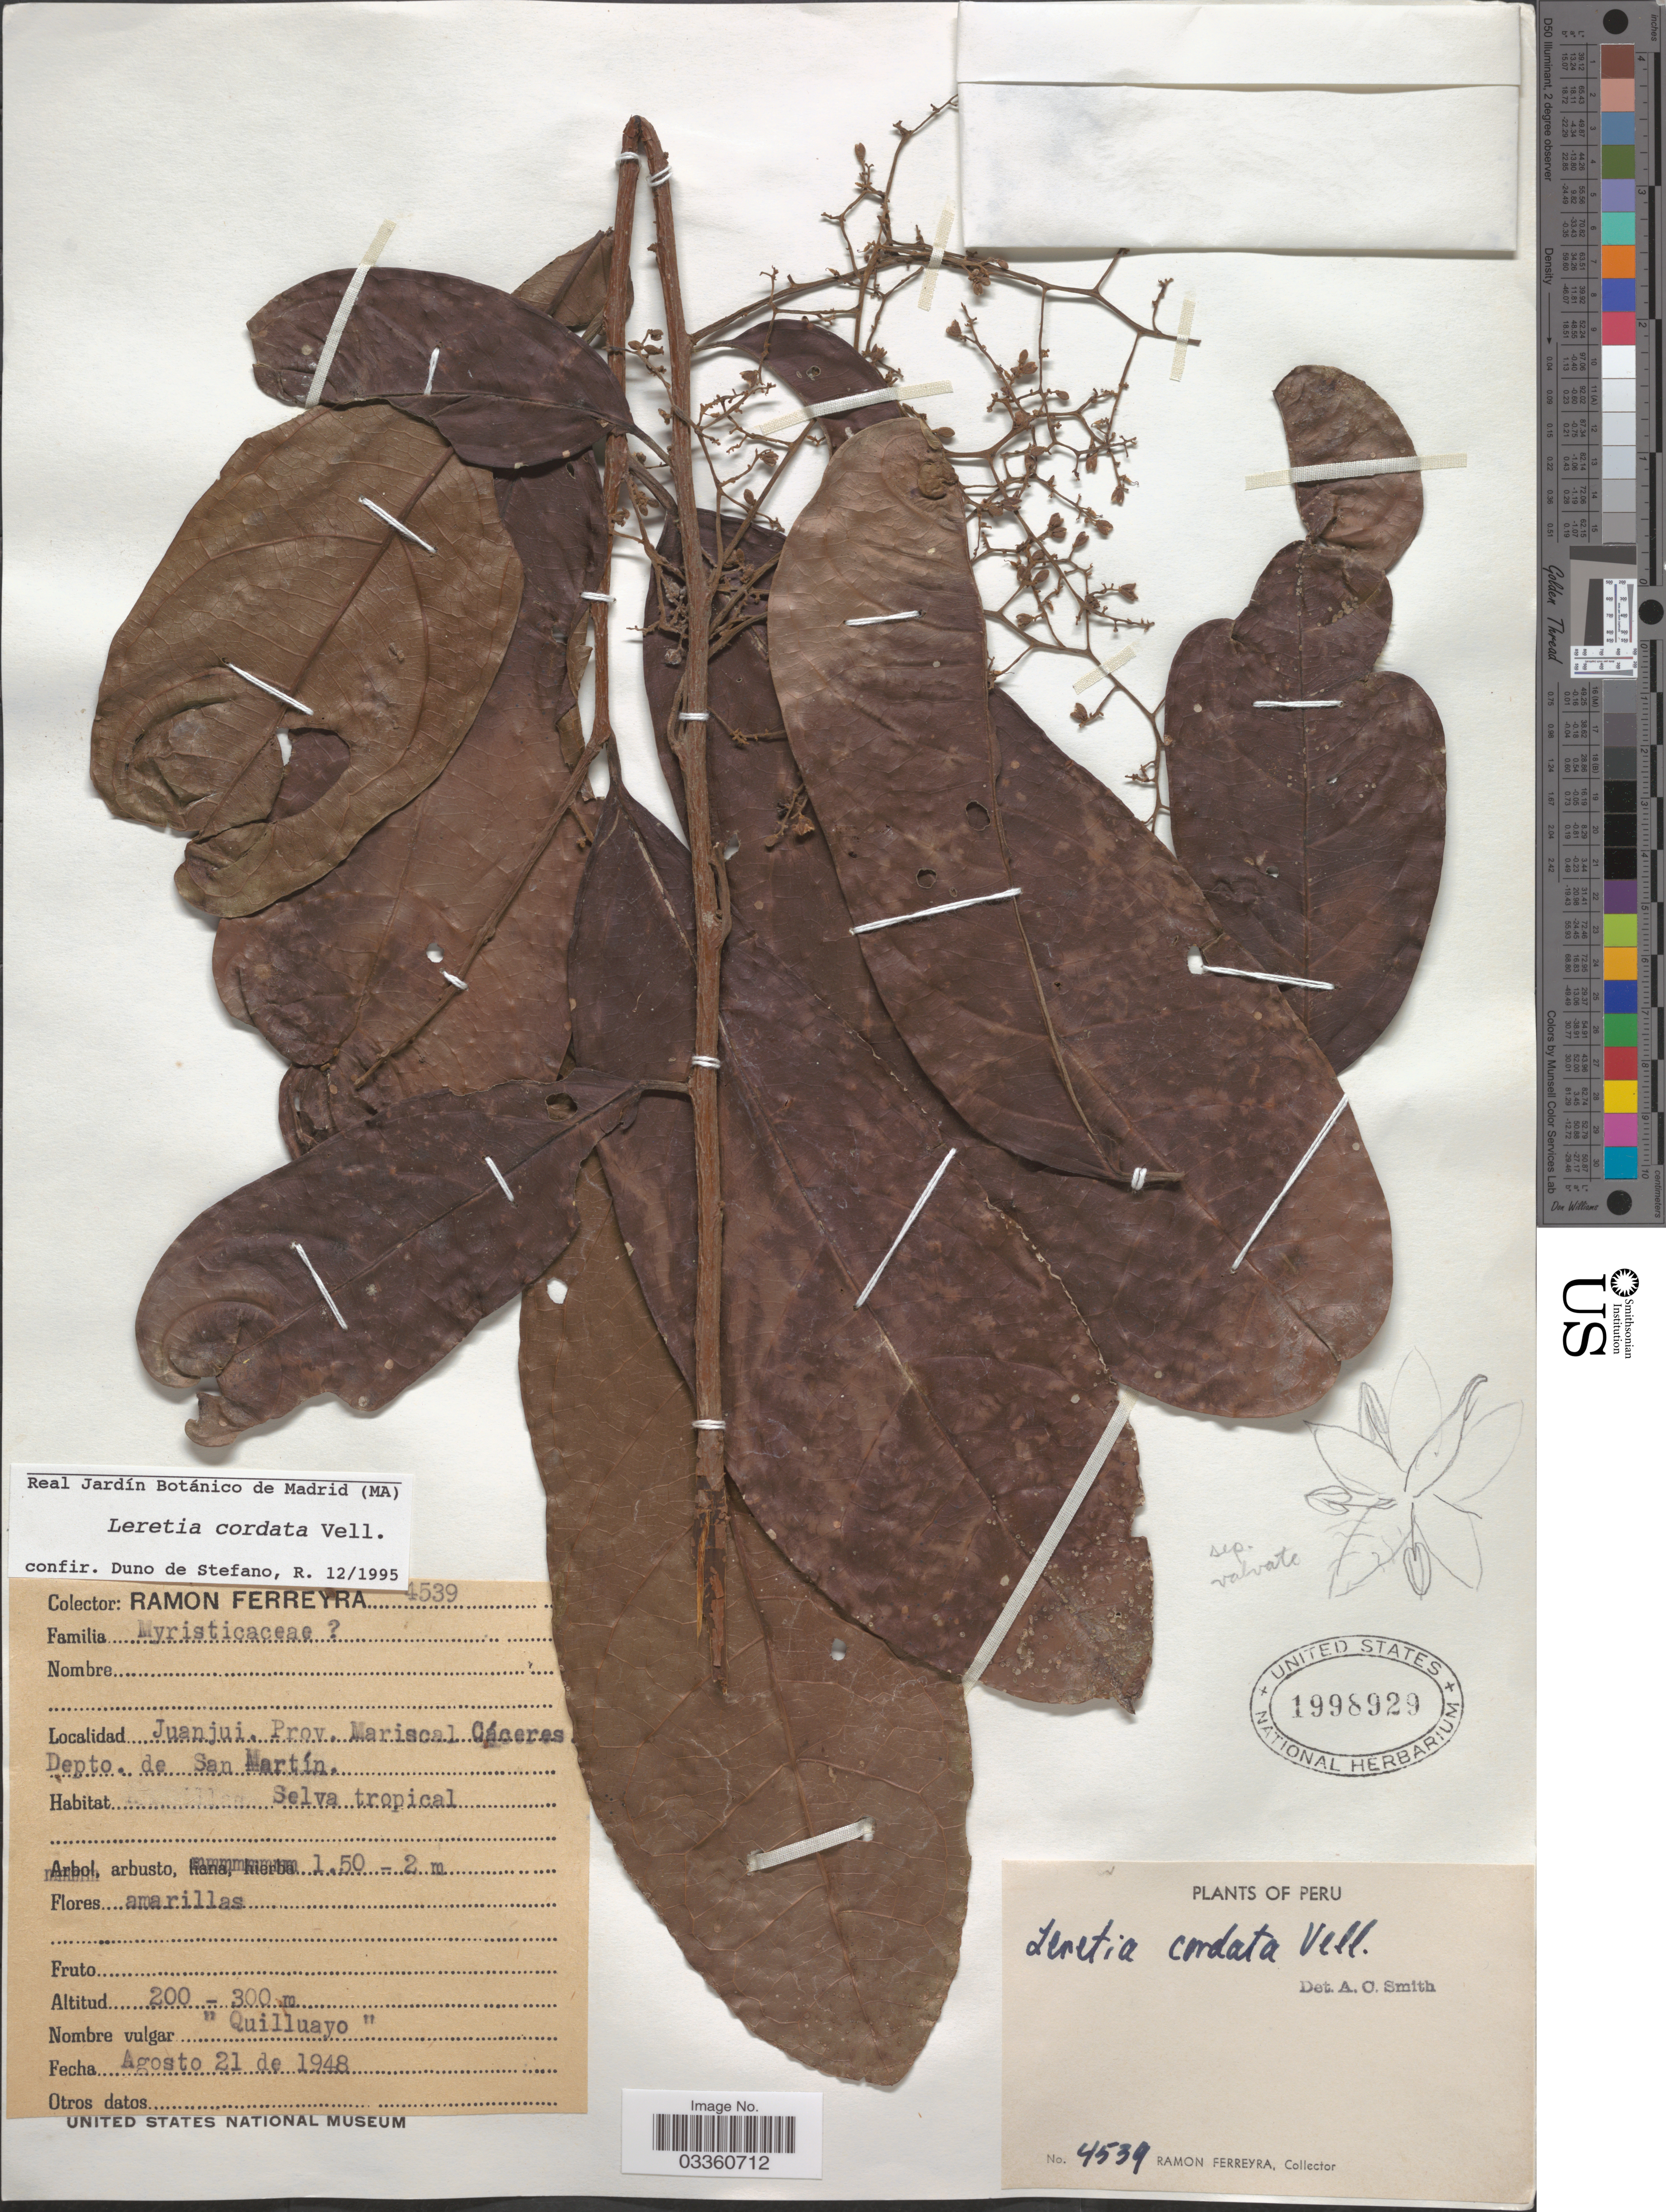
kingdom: Plantae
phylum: Tracheophyta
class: Magnoliopsida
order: Icacinales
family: Icacinaceae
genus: Leretia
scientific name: Leretia cordata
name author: Vell.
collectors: R. A. Ferreyra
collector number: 4539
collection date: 1948-08-21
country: Peru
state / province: San Martín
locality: Juanjui. Prov. Mariscal Cáceres. Depto. de San Martín.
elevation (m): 200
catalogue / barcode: US 1998929